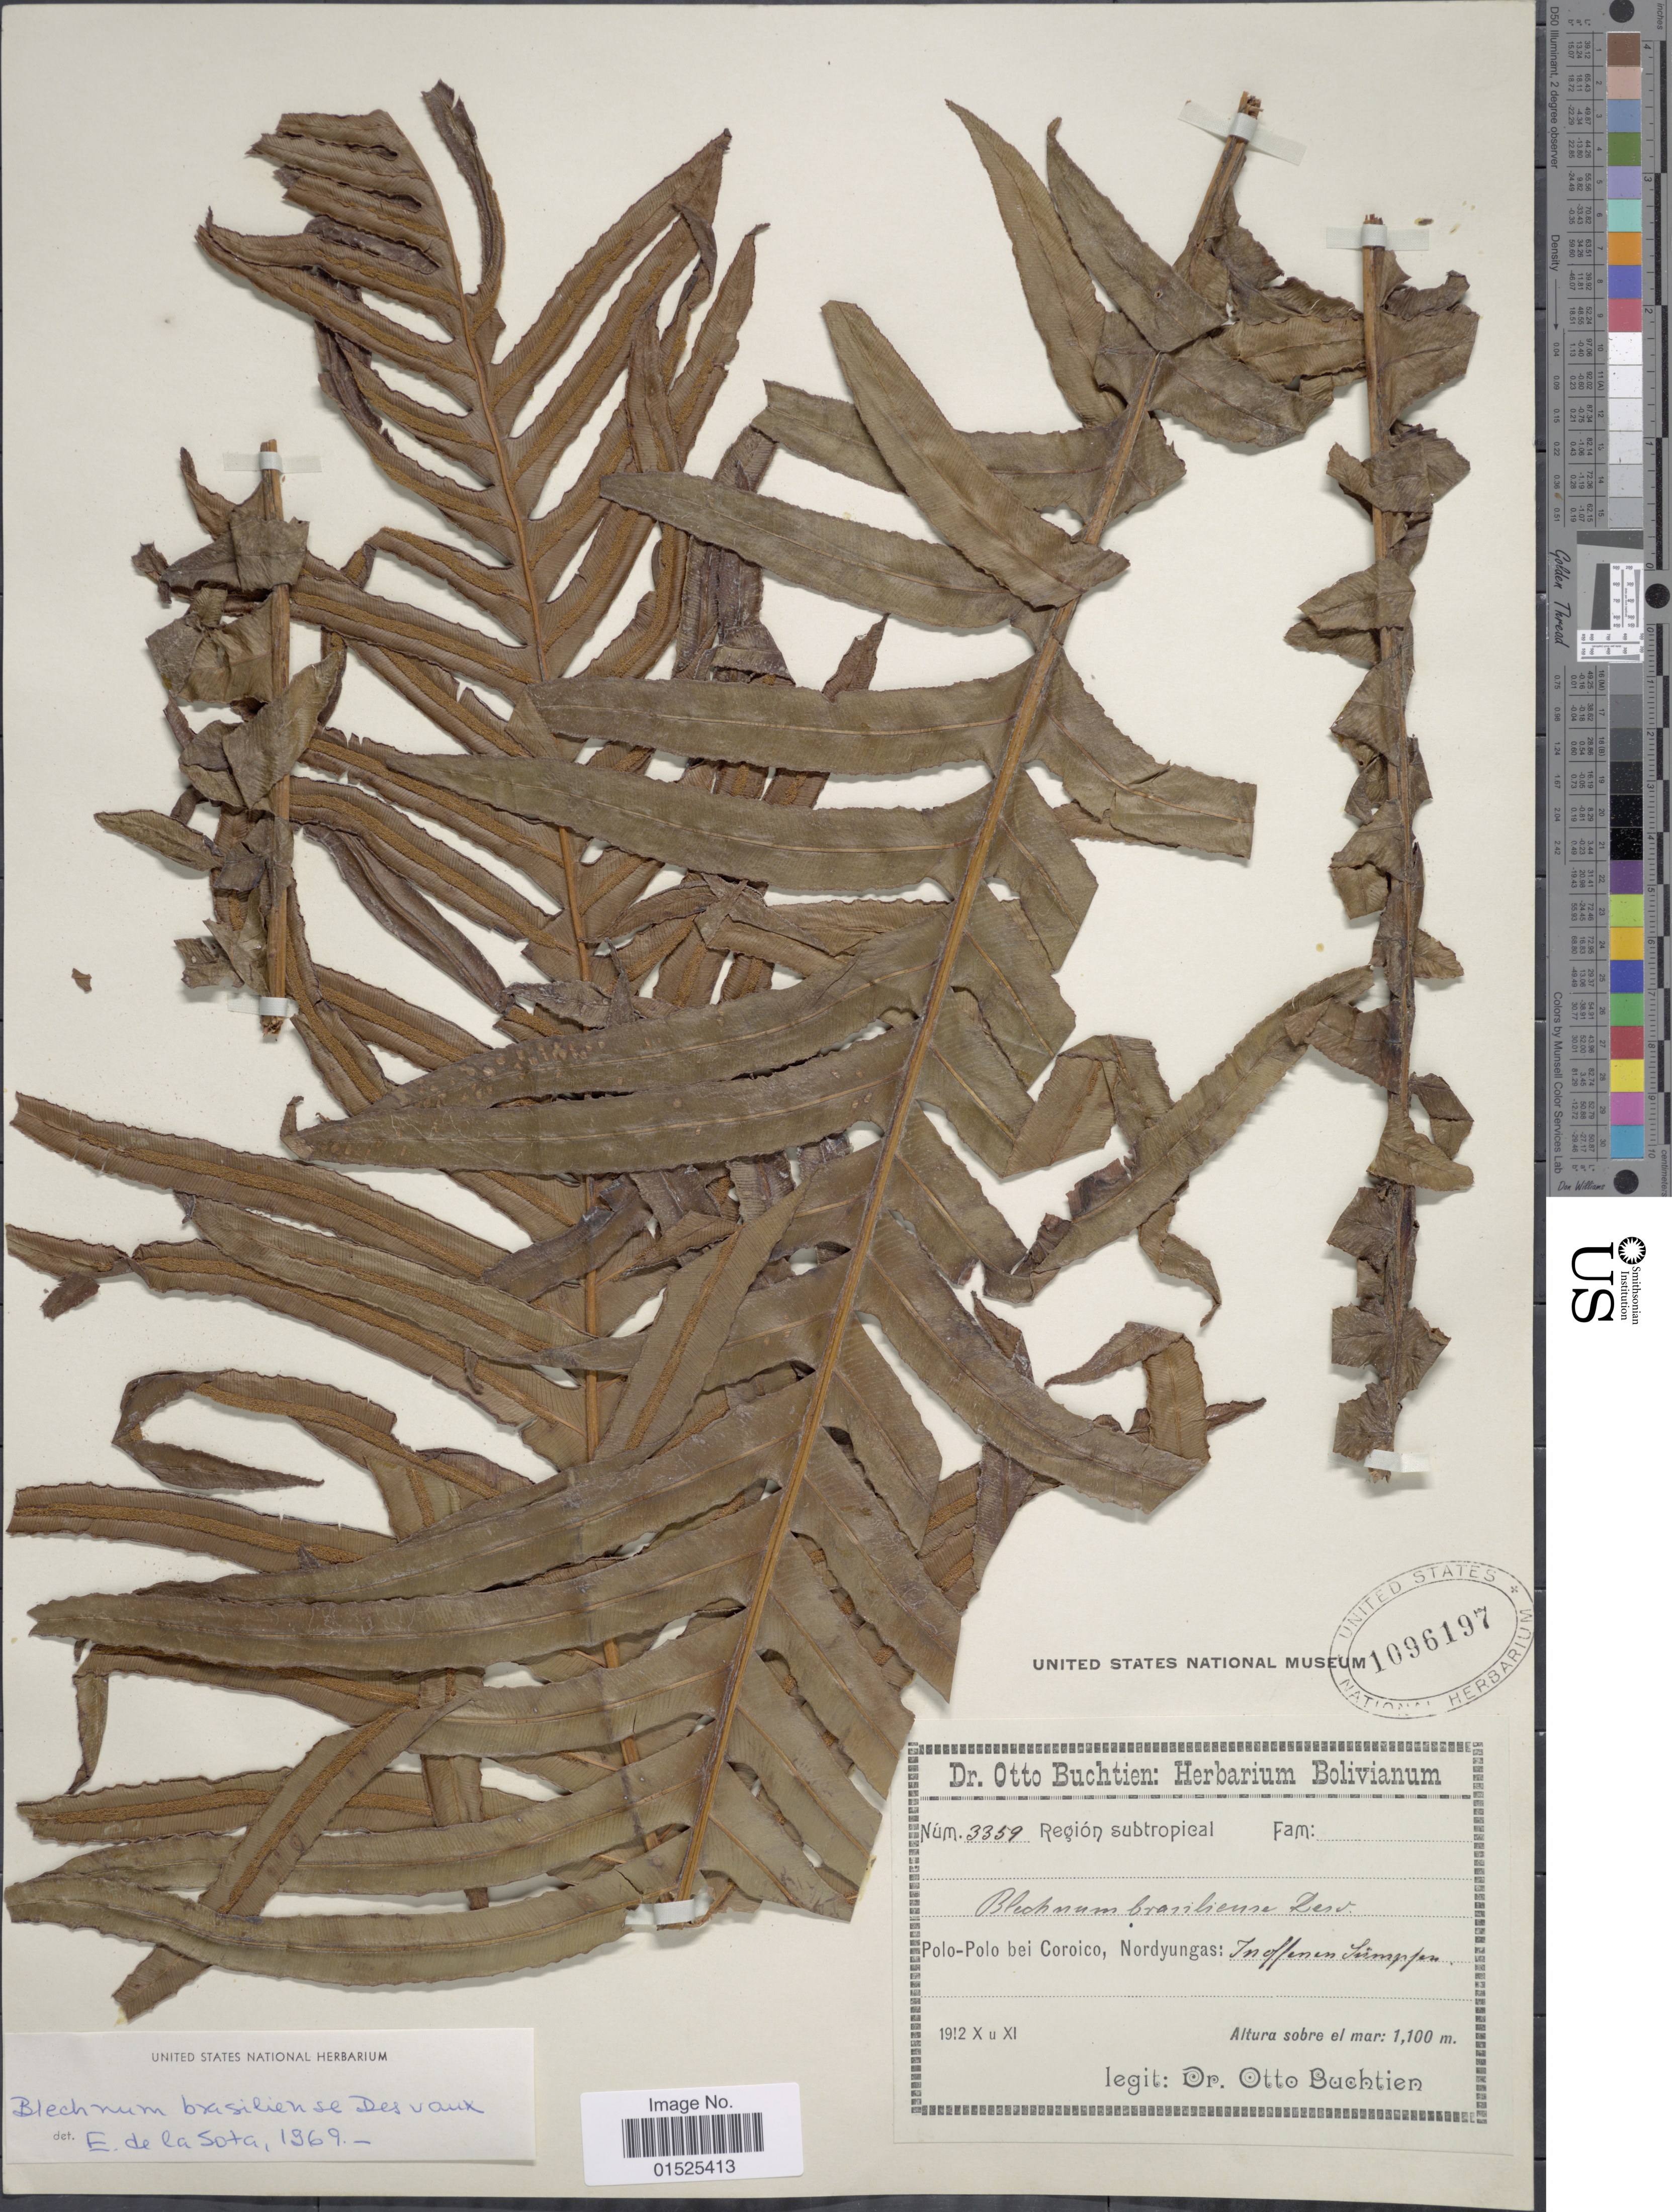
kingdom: Plantae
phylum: Tracheophyta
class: Polypodiopsida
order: Polypodiales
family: Blechnaceae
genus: Blechnum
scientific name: Blechnum brasiliense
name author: Desv.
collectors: O. Buchtien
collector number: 3359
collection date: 1912-10/1912-11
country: Bolivia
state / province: La Paz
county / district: Nor Yungas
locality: Región subtropical. Polo-Polo bei Coroico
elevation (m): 1100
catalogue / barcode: US 1096197